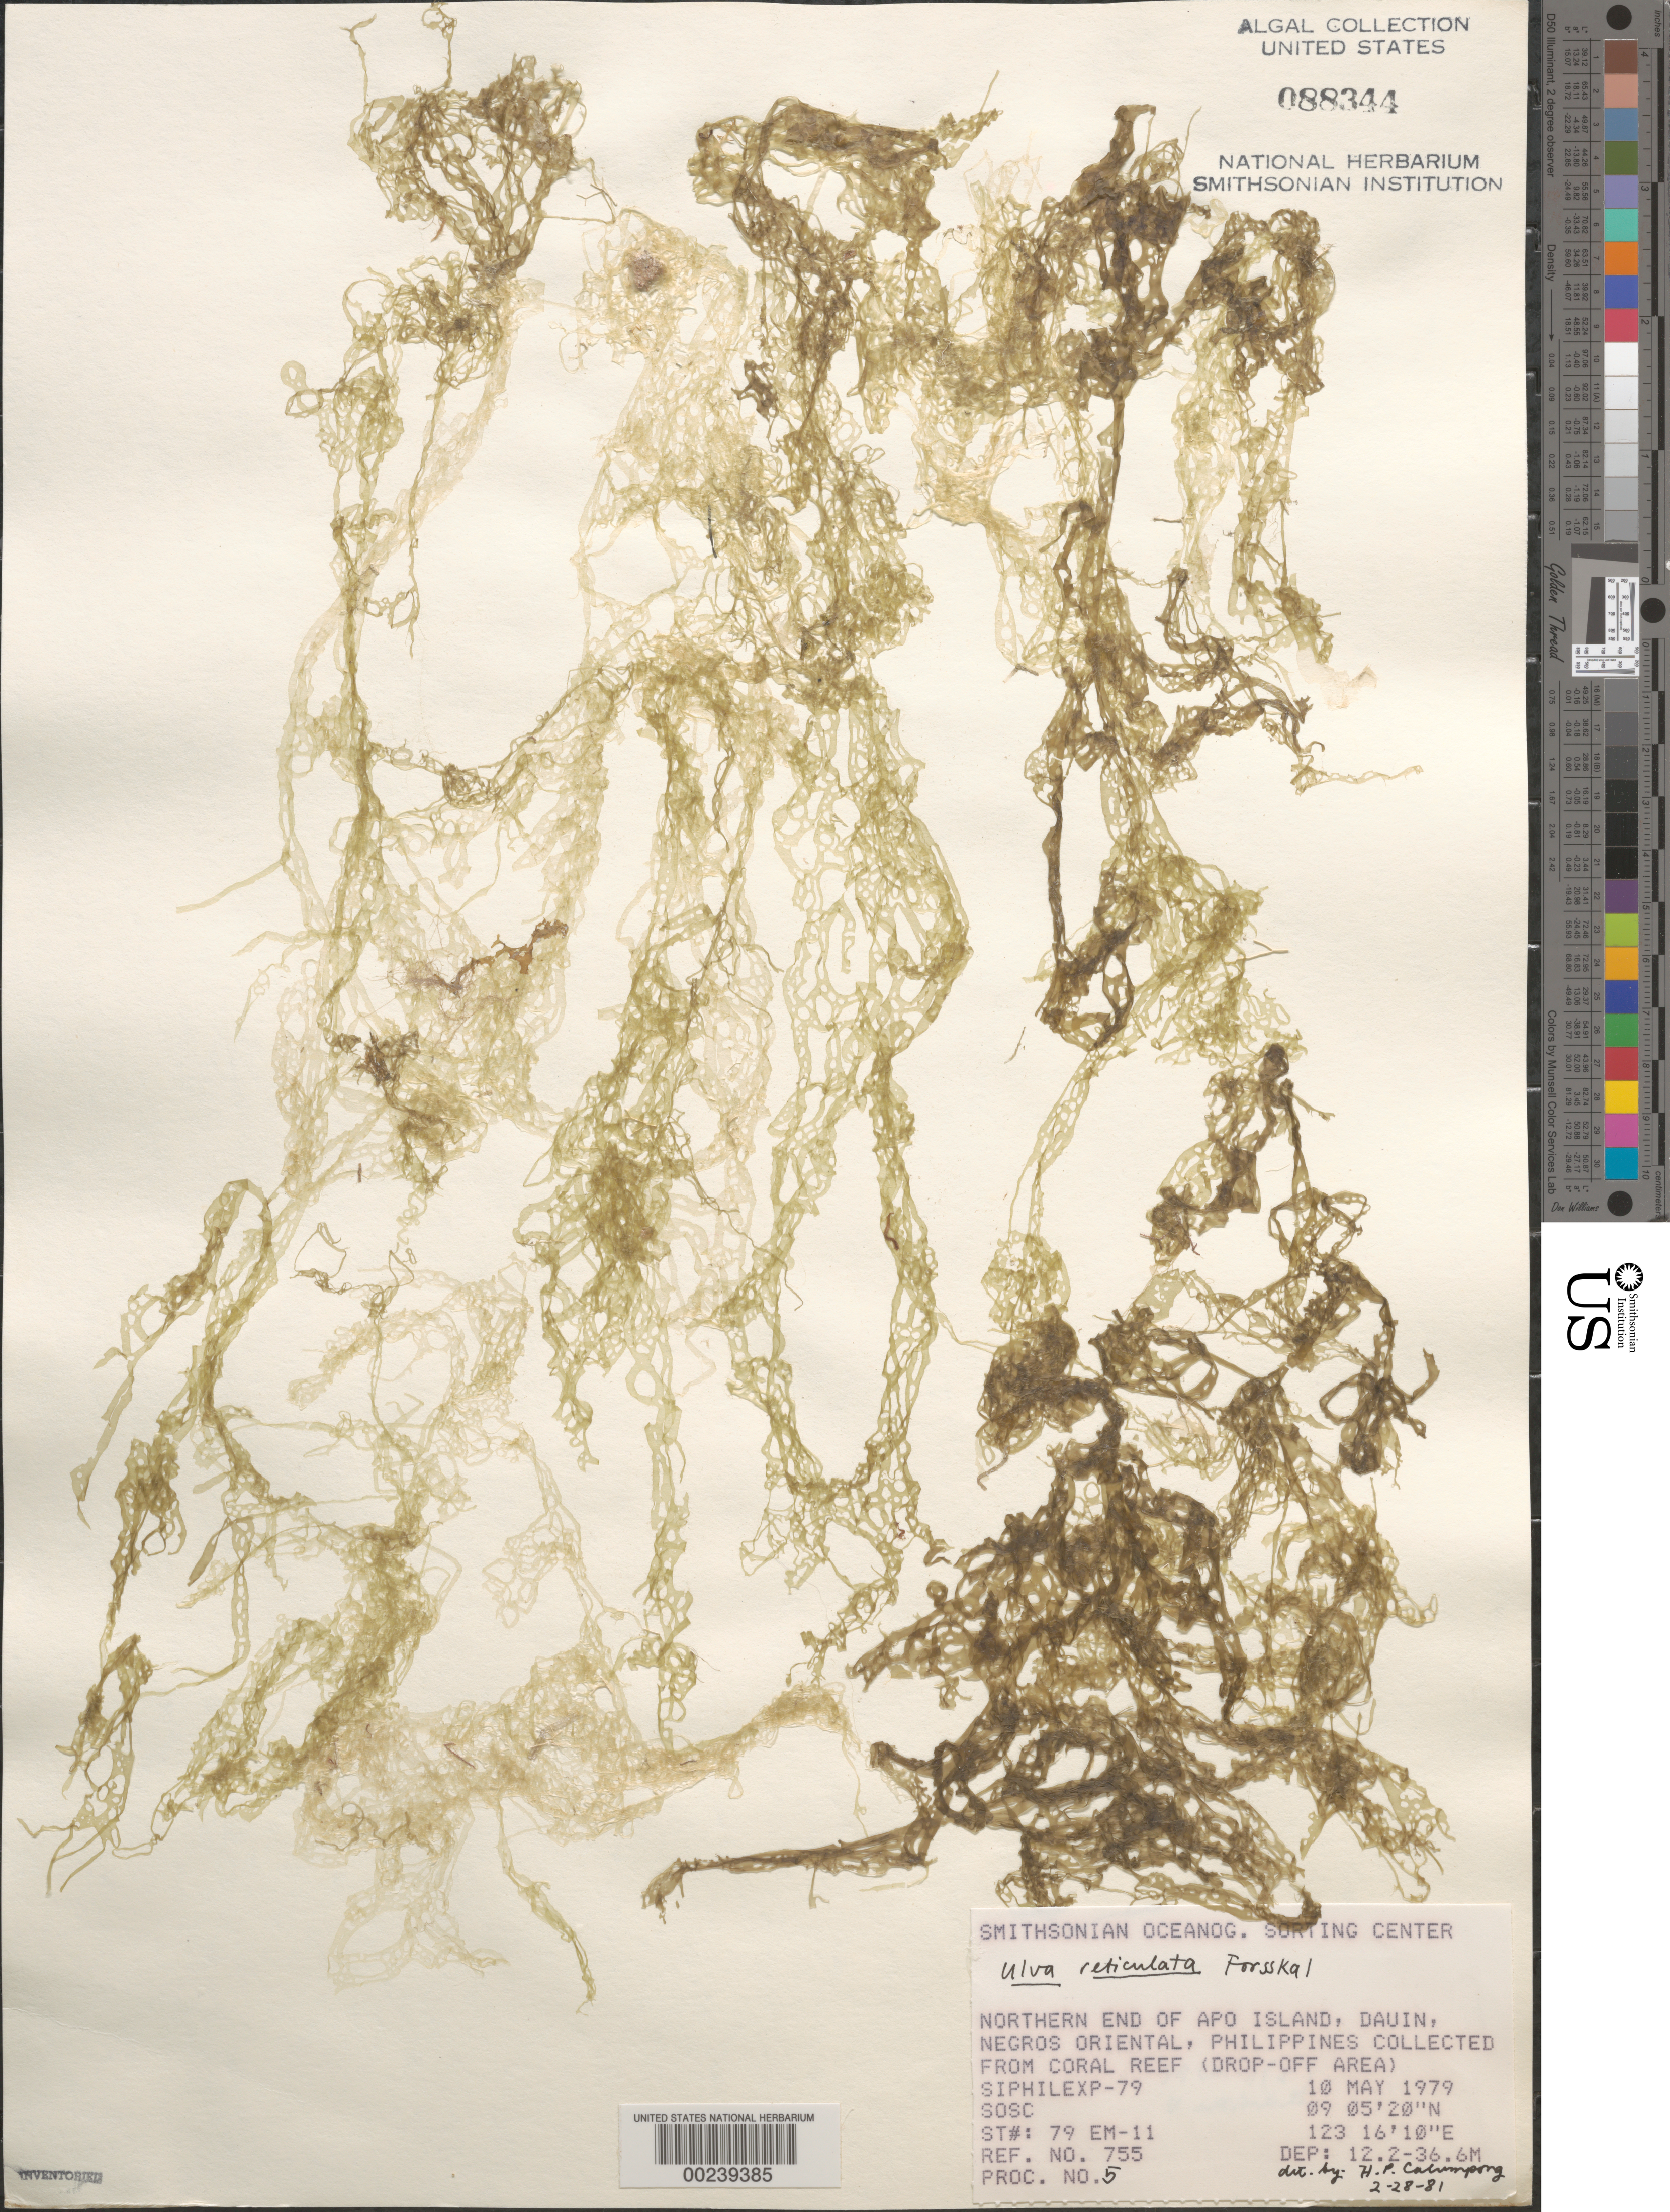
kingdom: Plantae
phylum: Chlorophyta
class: Ulvophyceae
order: Ulvales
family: Ulvaceae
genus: Ulva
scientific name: Ulva reticulata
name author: Forssk.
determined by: Calumpong, H. P.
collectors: SOSC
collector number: Station 79 Em-11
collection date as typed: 10 May 1979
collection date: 1979-05-10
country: Philippines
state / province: Central Visayas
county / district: Negros Oriental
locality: Apo island, dauin, negros oriental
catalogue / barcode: US 88344